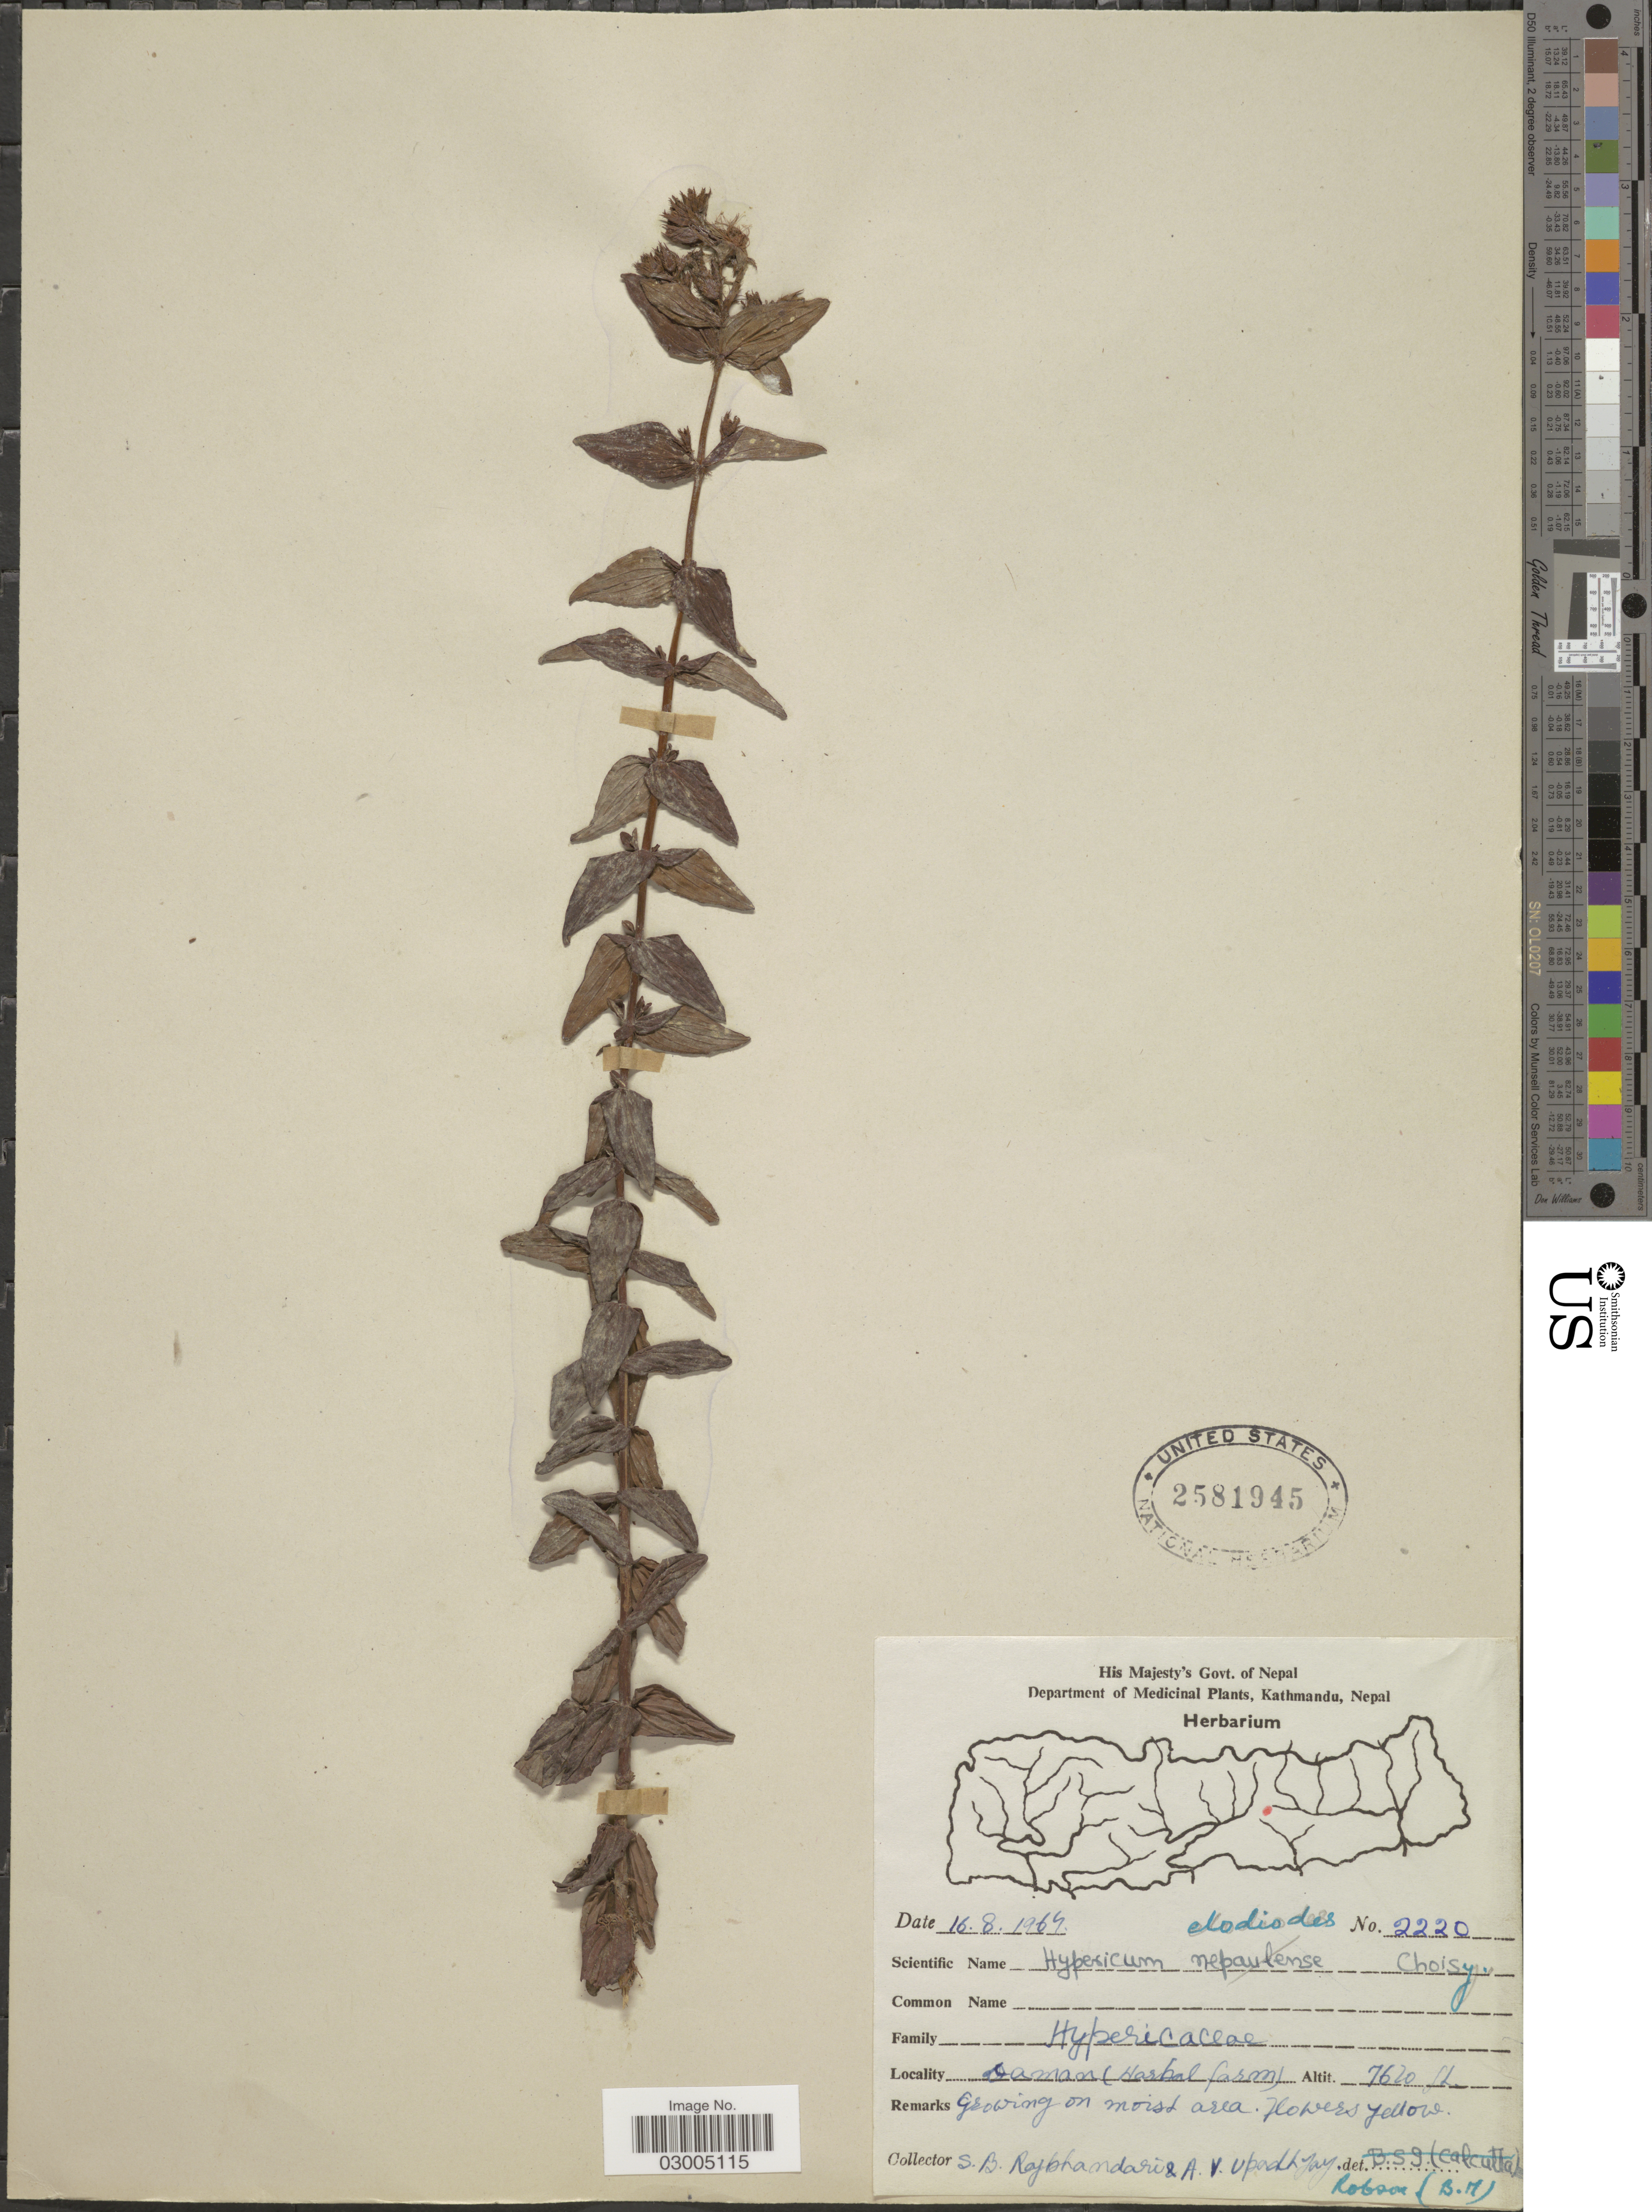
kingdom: Plantae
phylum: Tracheophyta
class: Magnoliopsida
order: Malpighiales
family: Hypericaceae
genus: Hypericum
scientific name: Hypericum elodeoides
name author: Choisy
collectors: S. Rajbhandari & A. V. Upadhyay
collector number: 2220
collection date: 1964-08-16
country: Nepal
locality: Daman (Harbal farm).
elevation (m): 2323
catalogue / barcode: US 2581945